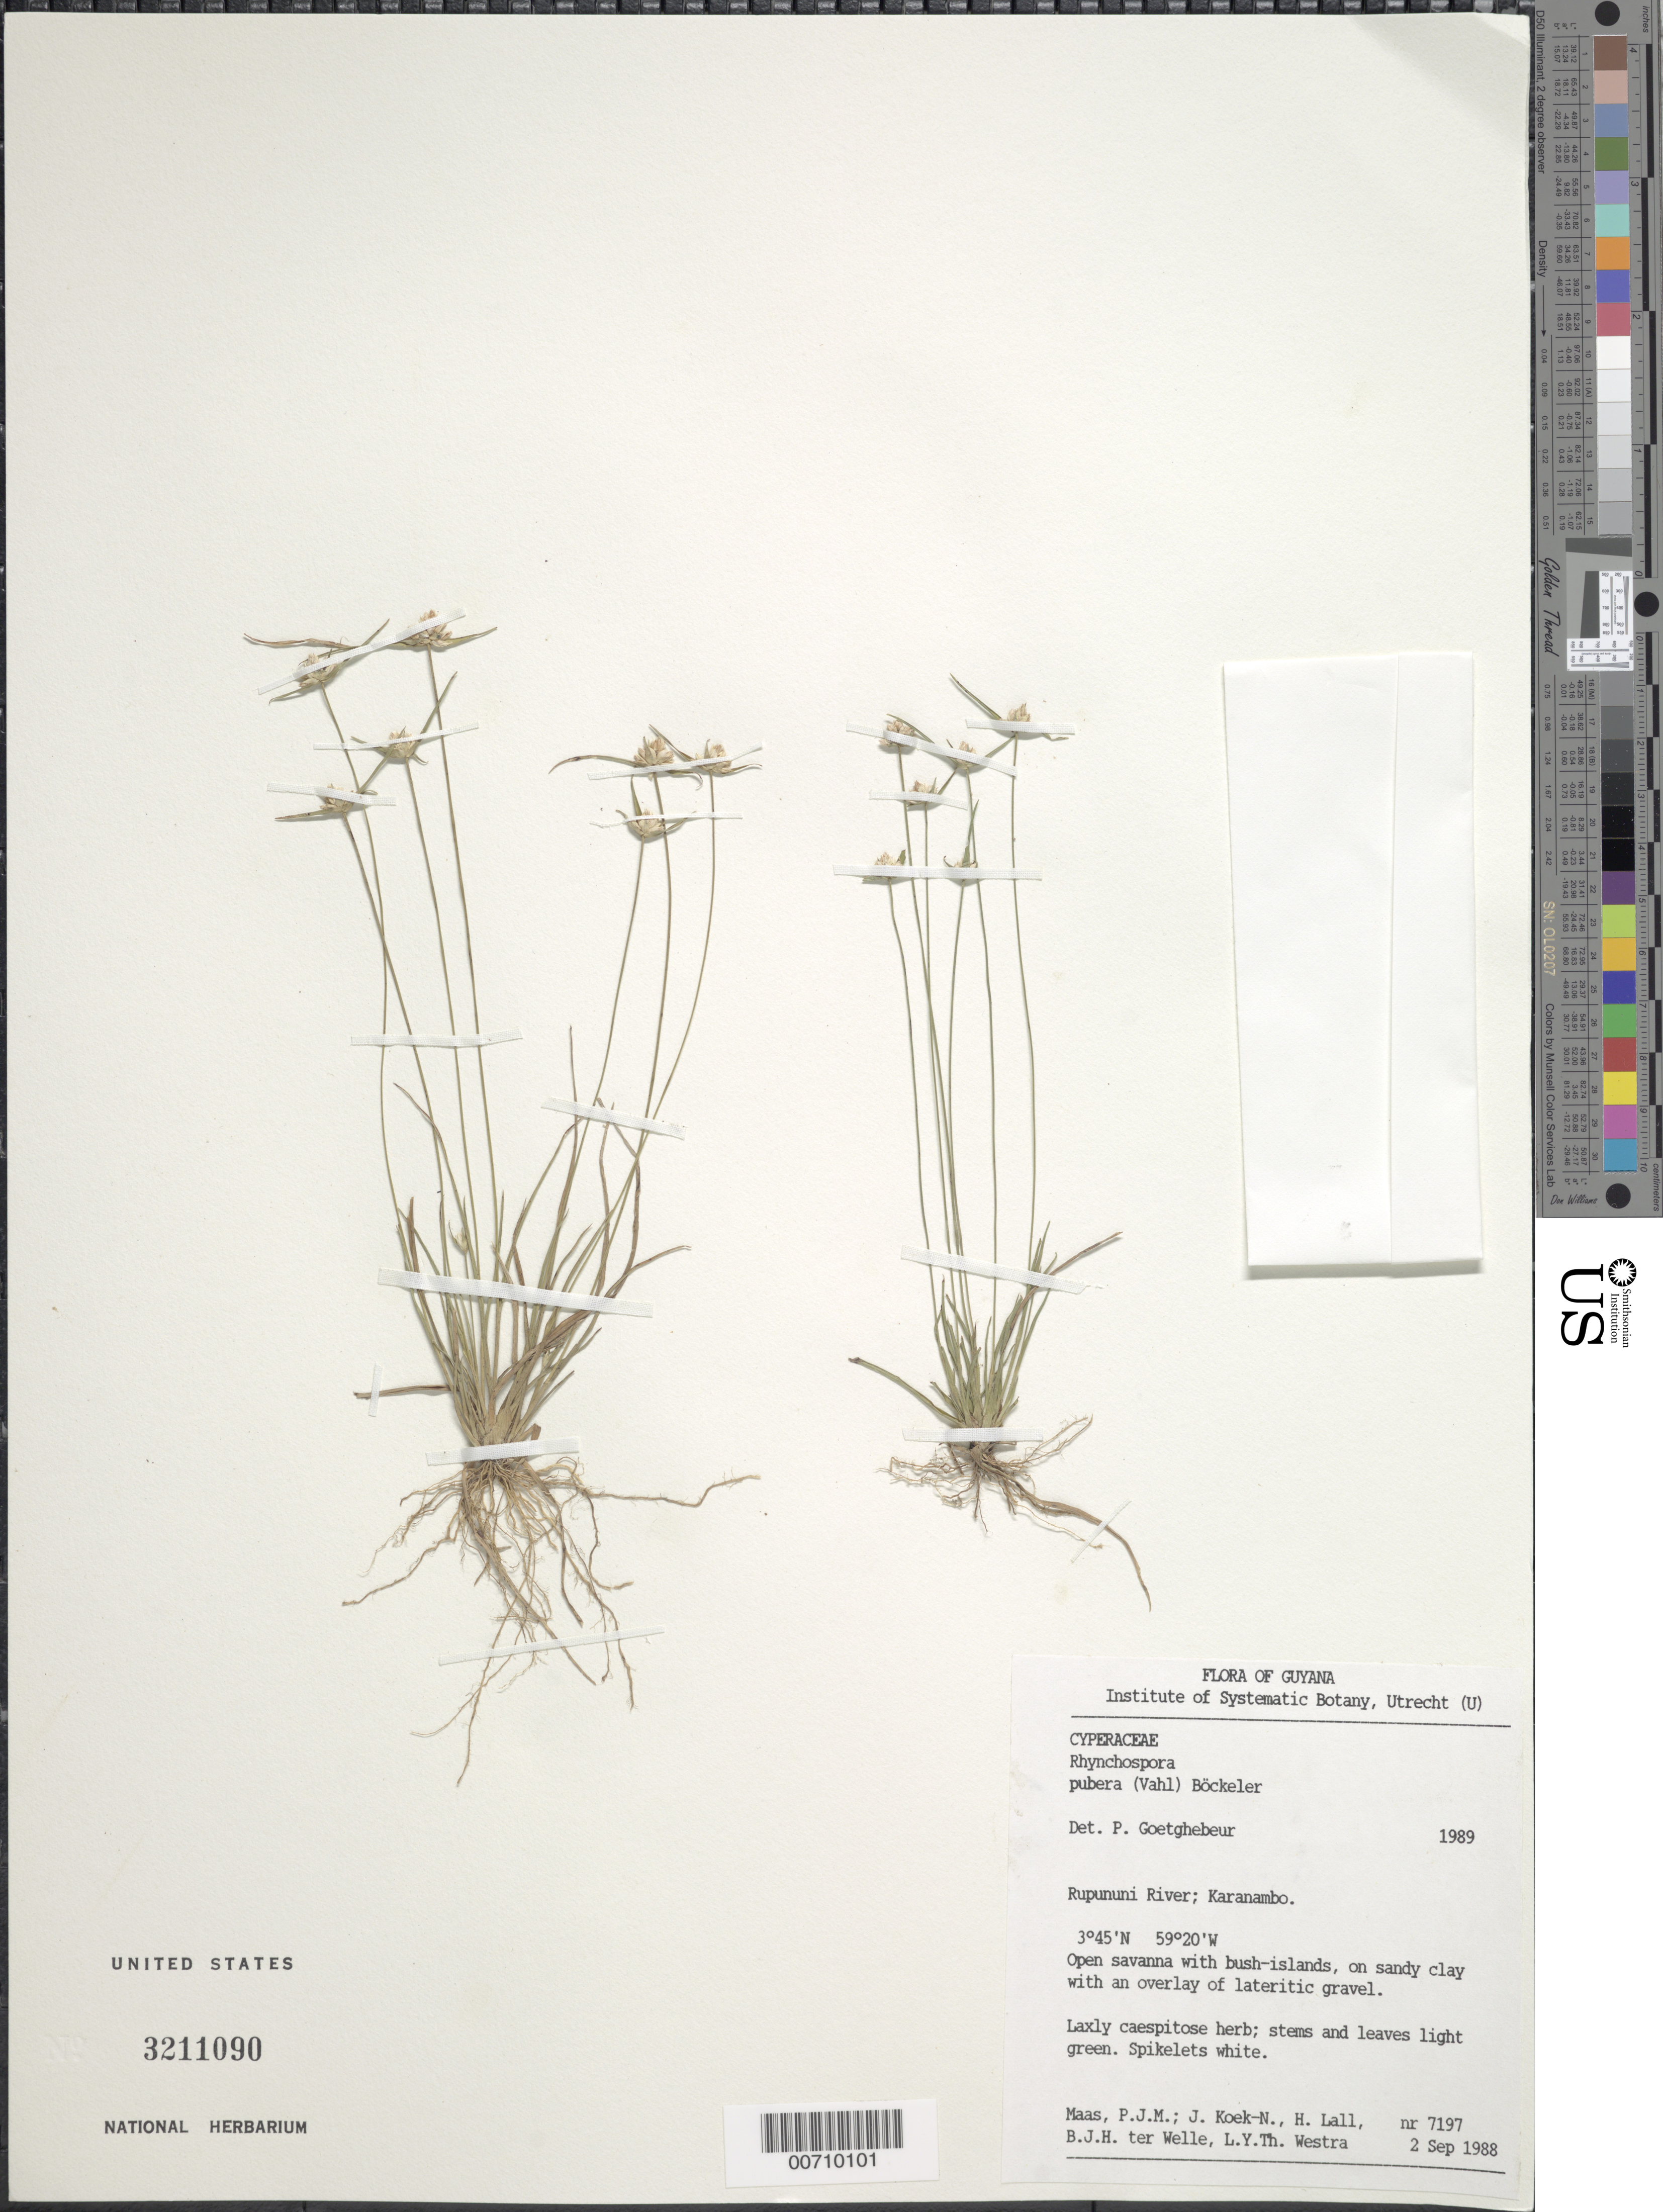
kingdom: Plantae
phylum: Tracheophyta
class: Liliopsida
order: Poales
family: Cyperaceae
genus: Rhynchospora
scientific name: Rhynchospora pubera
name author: (Vahl) Boeckeler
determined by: Goetghebeur, P.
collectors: P. Maas, J. Koek-Noorman, H. Lall, B. Welle & L. Y. T. Westra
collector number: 7197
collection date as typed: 2-Sep-88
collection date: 1988-09-02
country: Guyana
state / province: U. Takutu-U. Essequibo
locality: Karanambo, Rupununi River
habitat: Open savanna with bush-islands, on sandy clay with an overlay of lateritic gravel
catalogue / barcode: US 3211090